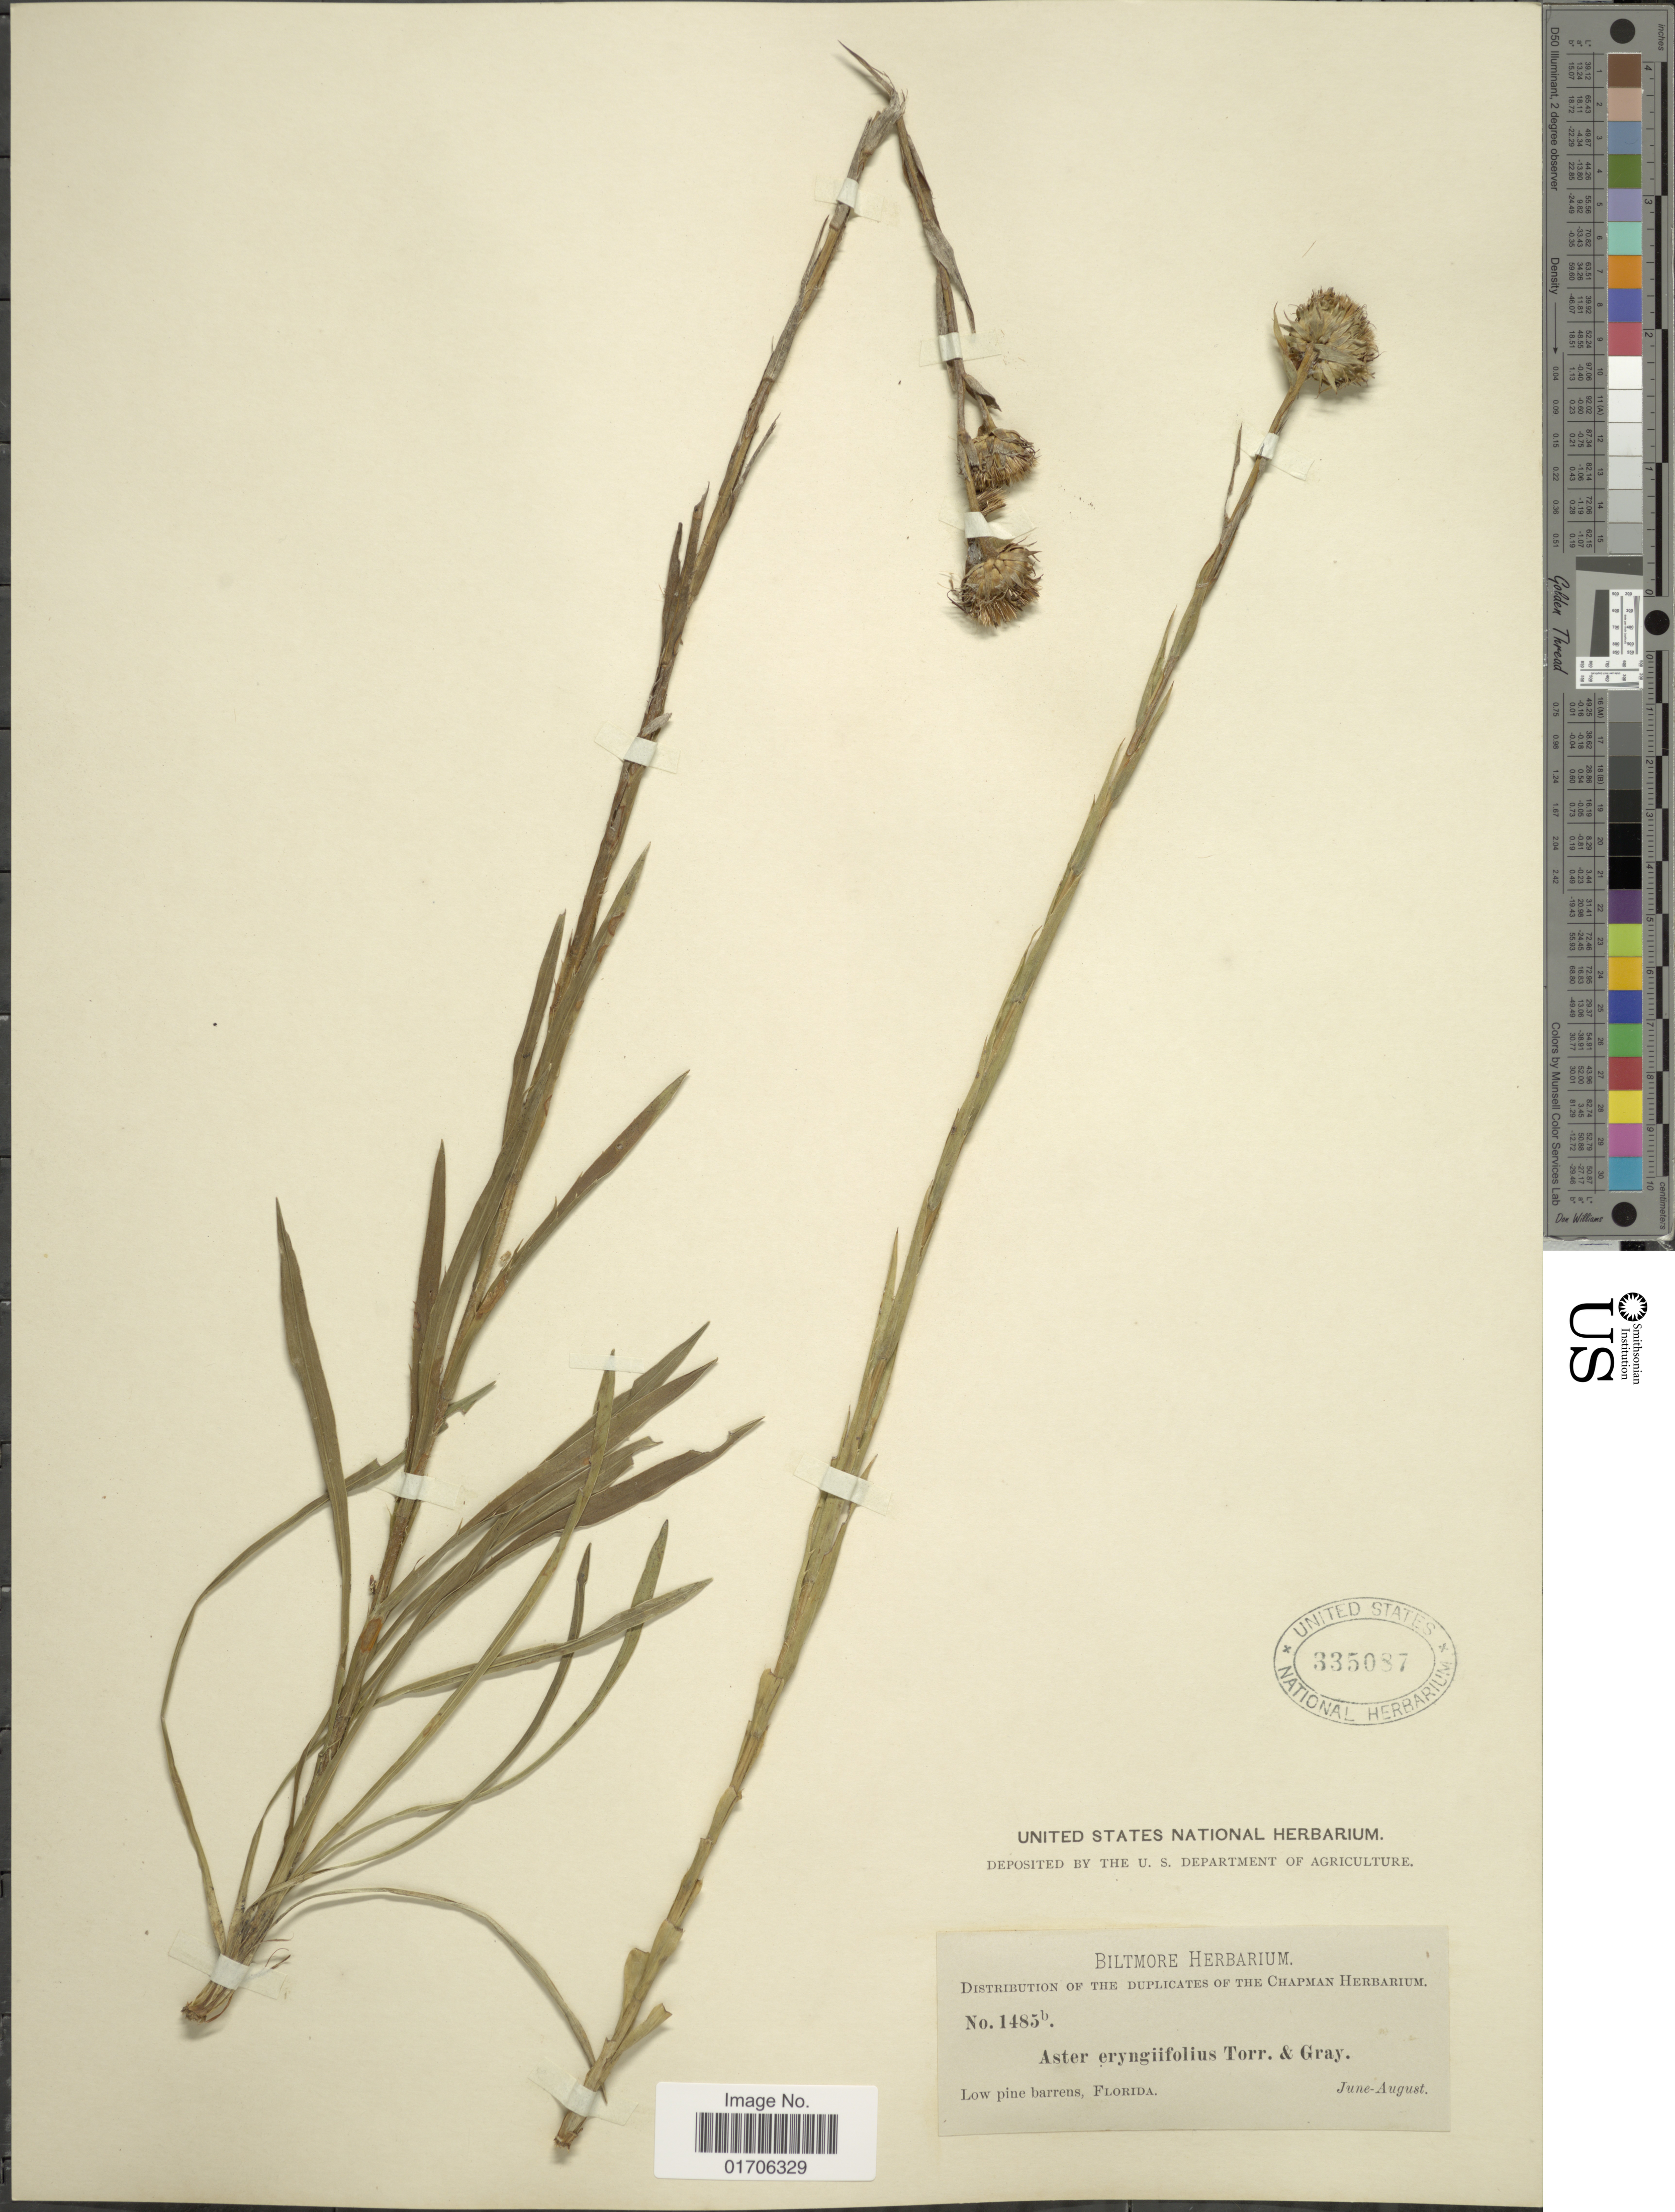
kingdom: Plantae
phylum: Tracheophyta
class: Magnoliopsida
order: Asterales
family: Asteraceae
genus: Eurybia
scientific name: Eurybia eryngiifolia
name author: (Torr. & A. Gray) G.L. Nesom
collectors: ex herb. Biltmore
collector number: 1485b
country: United States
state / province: Florida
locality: Low pine barrens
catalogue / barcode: US 335087